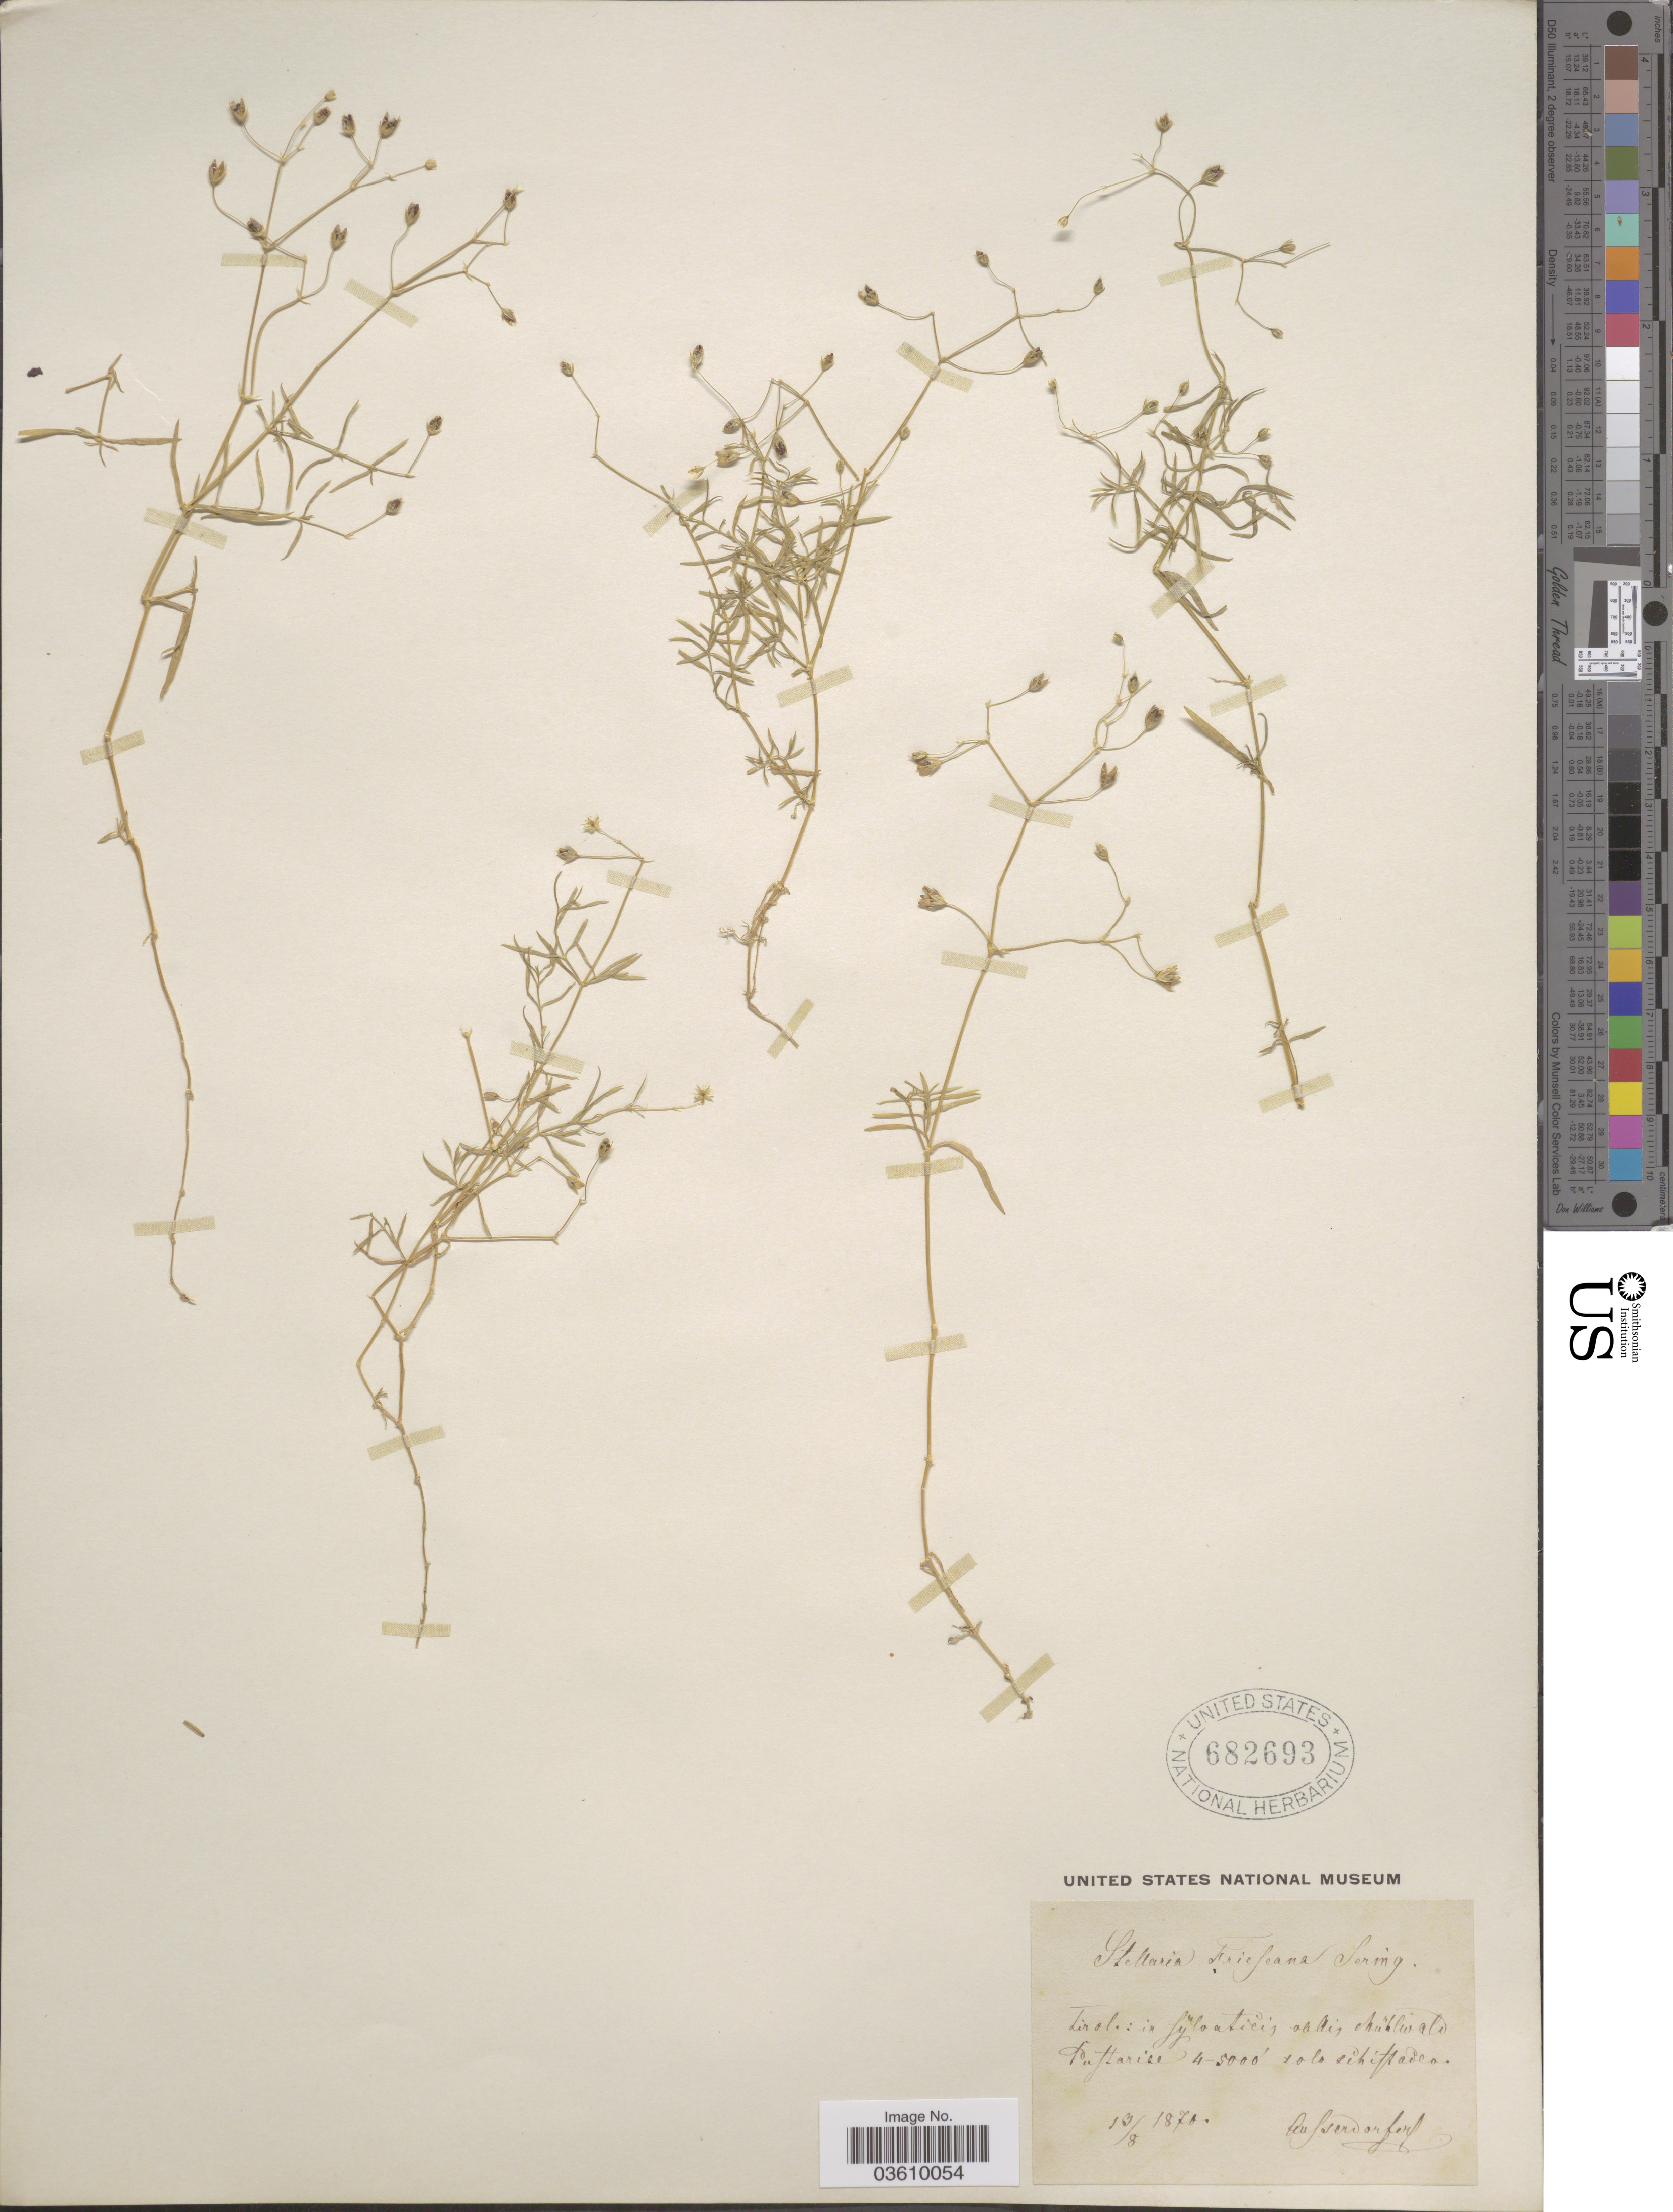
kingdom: Plantae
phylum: Tracheophyta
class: Magnoliopsida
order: Caryophyllales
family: Caryophyllaceae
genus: Stellaria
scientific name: Stellaria friesiana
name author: Ser.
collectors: Aufsersdorfer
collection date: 1870-08-13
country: Italy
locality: Tirol: in sylvaticis vallis Muhlwald Pustariae.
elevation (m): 1219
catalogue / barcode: US 682693